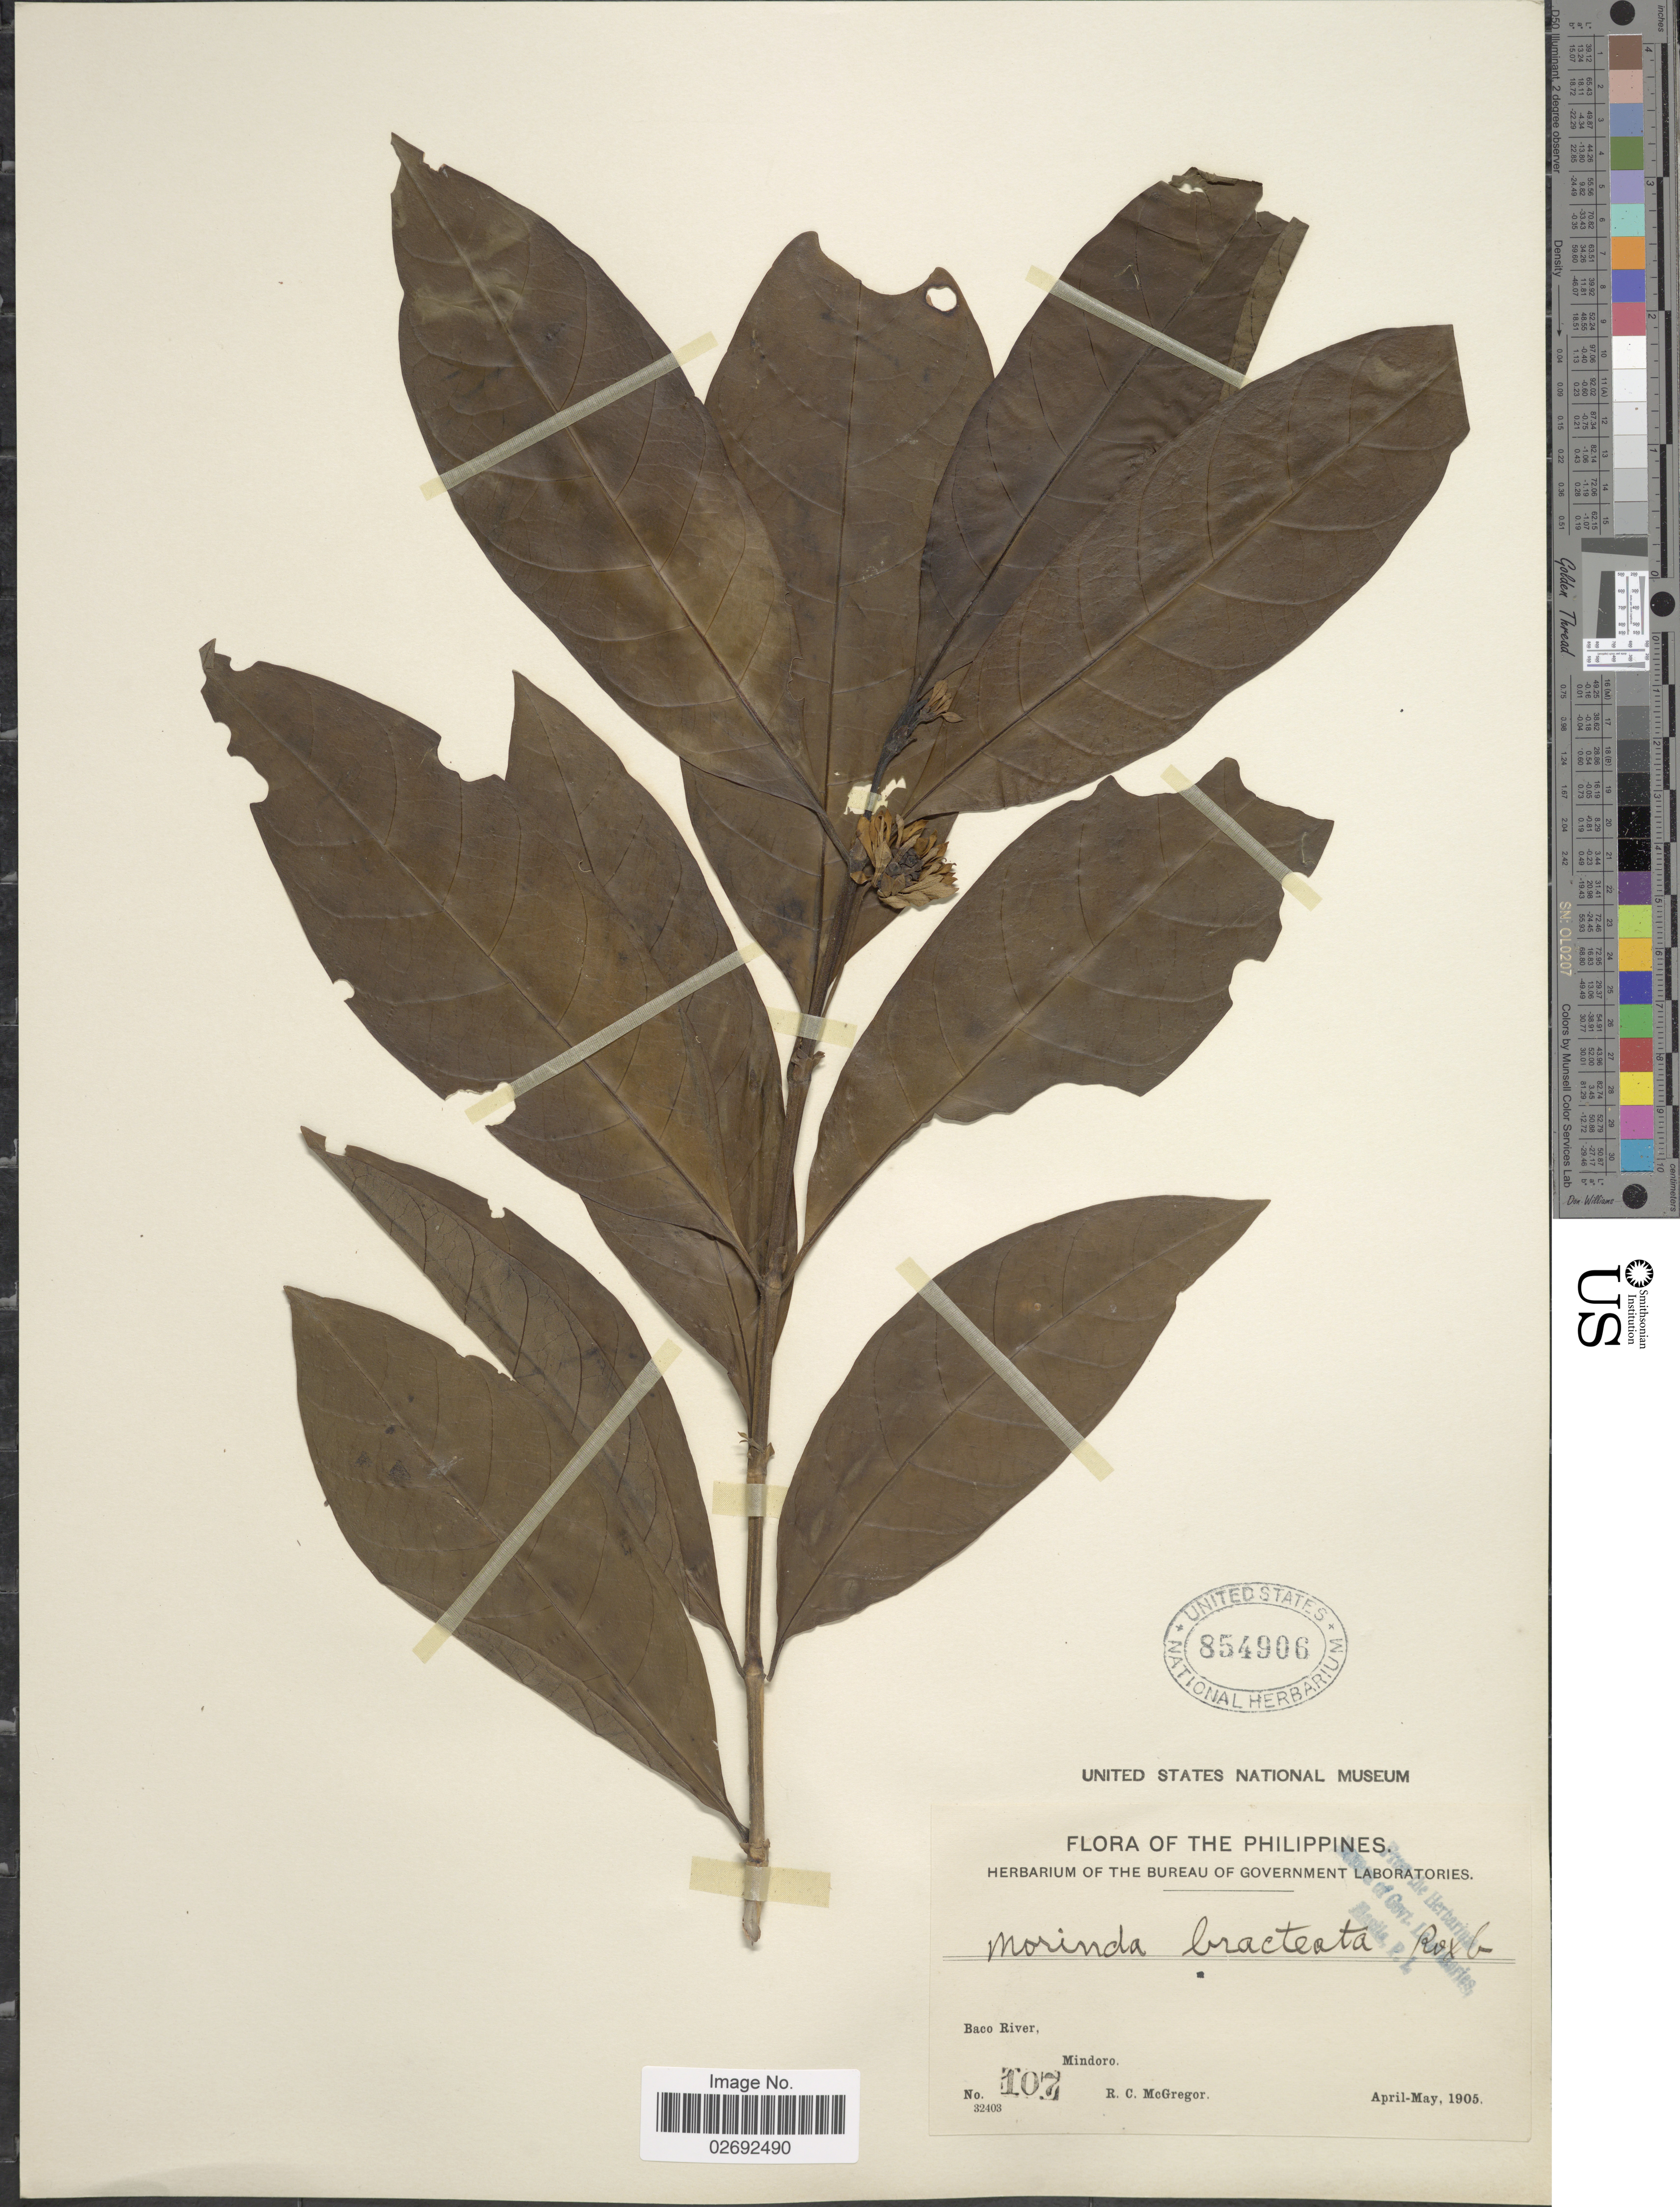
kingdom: Plantae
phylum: Tracheophyta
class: Magnoliopsida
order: Gentianales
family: Rubiaceae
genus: Morinda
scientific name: Morinda bracteata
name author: Roxb.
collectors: R. C. McGregor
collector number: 107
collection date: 1905-04/1905-05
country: Philippines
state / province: Mimaropa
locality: Baco River, Mindoro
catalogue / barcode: US 854906